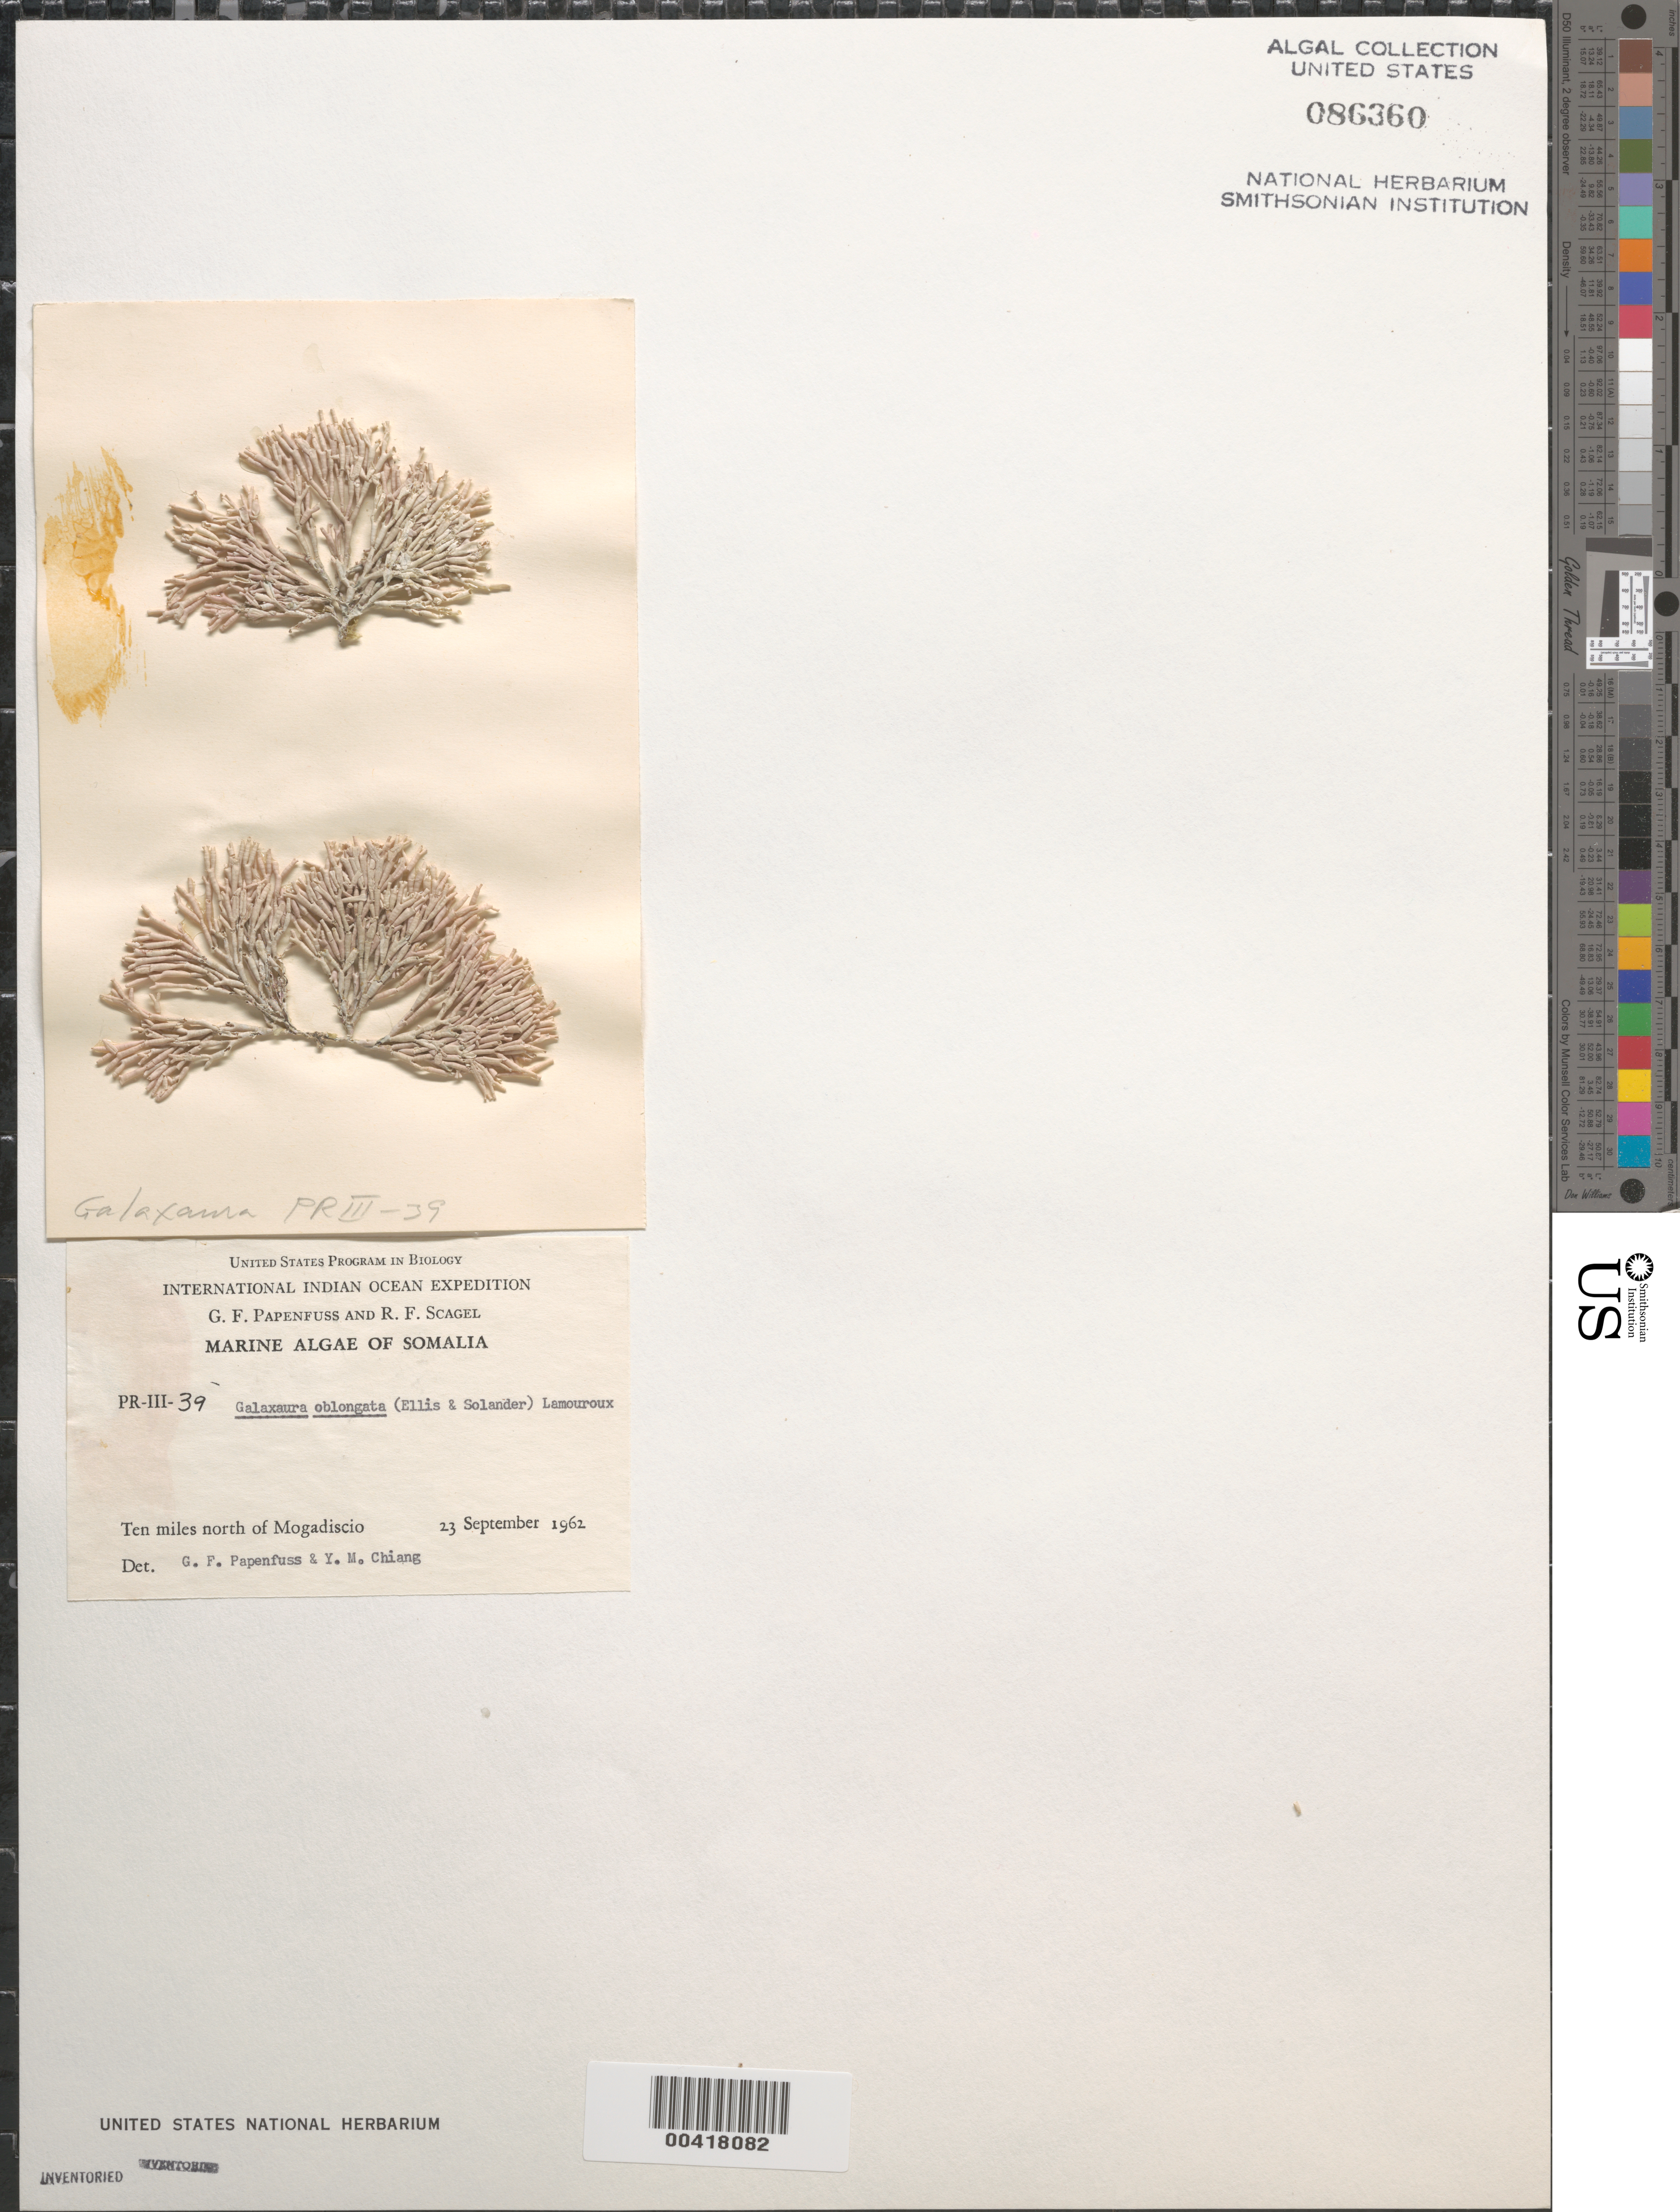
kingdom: Plantae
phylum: Rhodophyta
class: Florideophyceae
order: Nemaliales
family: Galaxauraceae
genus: Tricleocarpa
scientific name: Tricleocarpa fragilis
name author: (L.) Huisman & R.A. Towns.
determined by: Algae name updating Project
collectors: G. Papenfuss & R. F. Scagel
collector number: PR-III-39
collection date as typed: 23 Sep 1962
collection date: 1962-09-23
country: Somalia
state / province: Banaadir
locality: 10 miles north of Mogadishu (Mogadiscio)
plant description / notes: International Indian Ocean Expedition, 1962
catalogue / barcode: US 86360